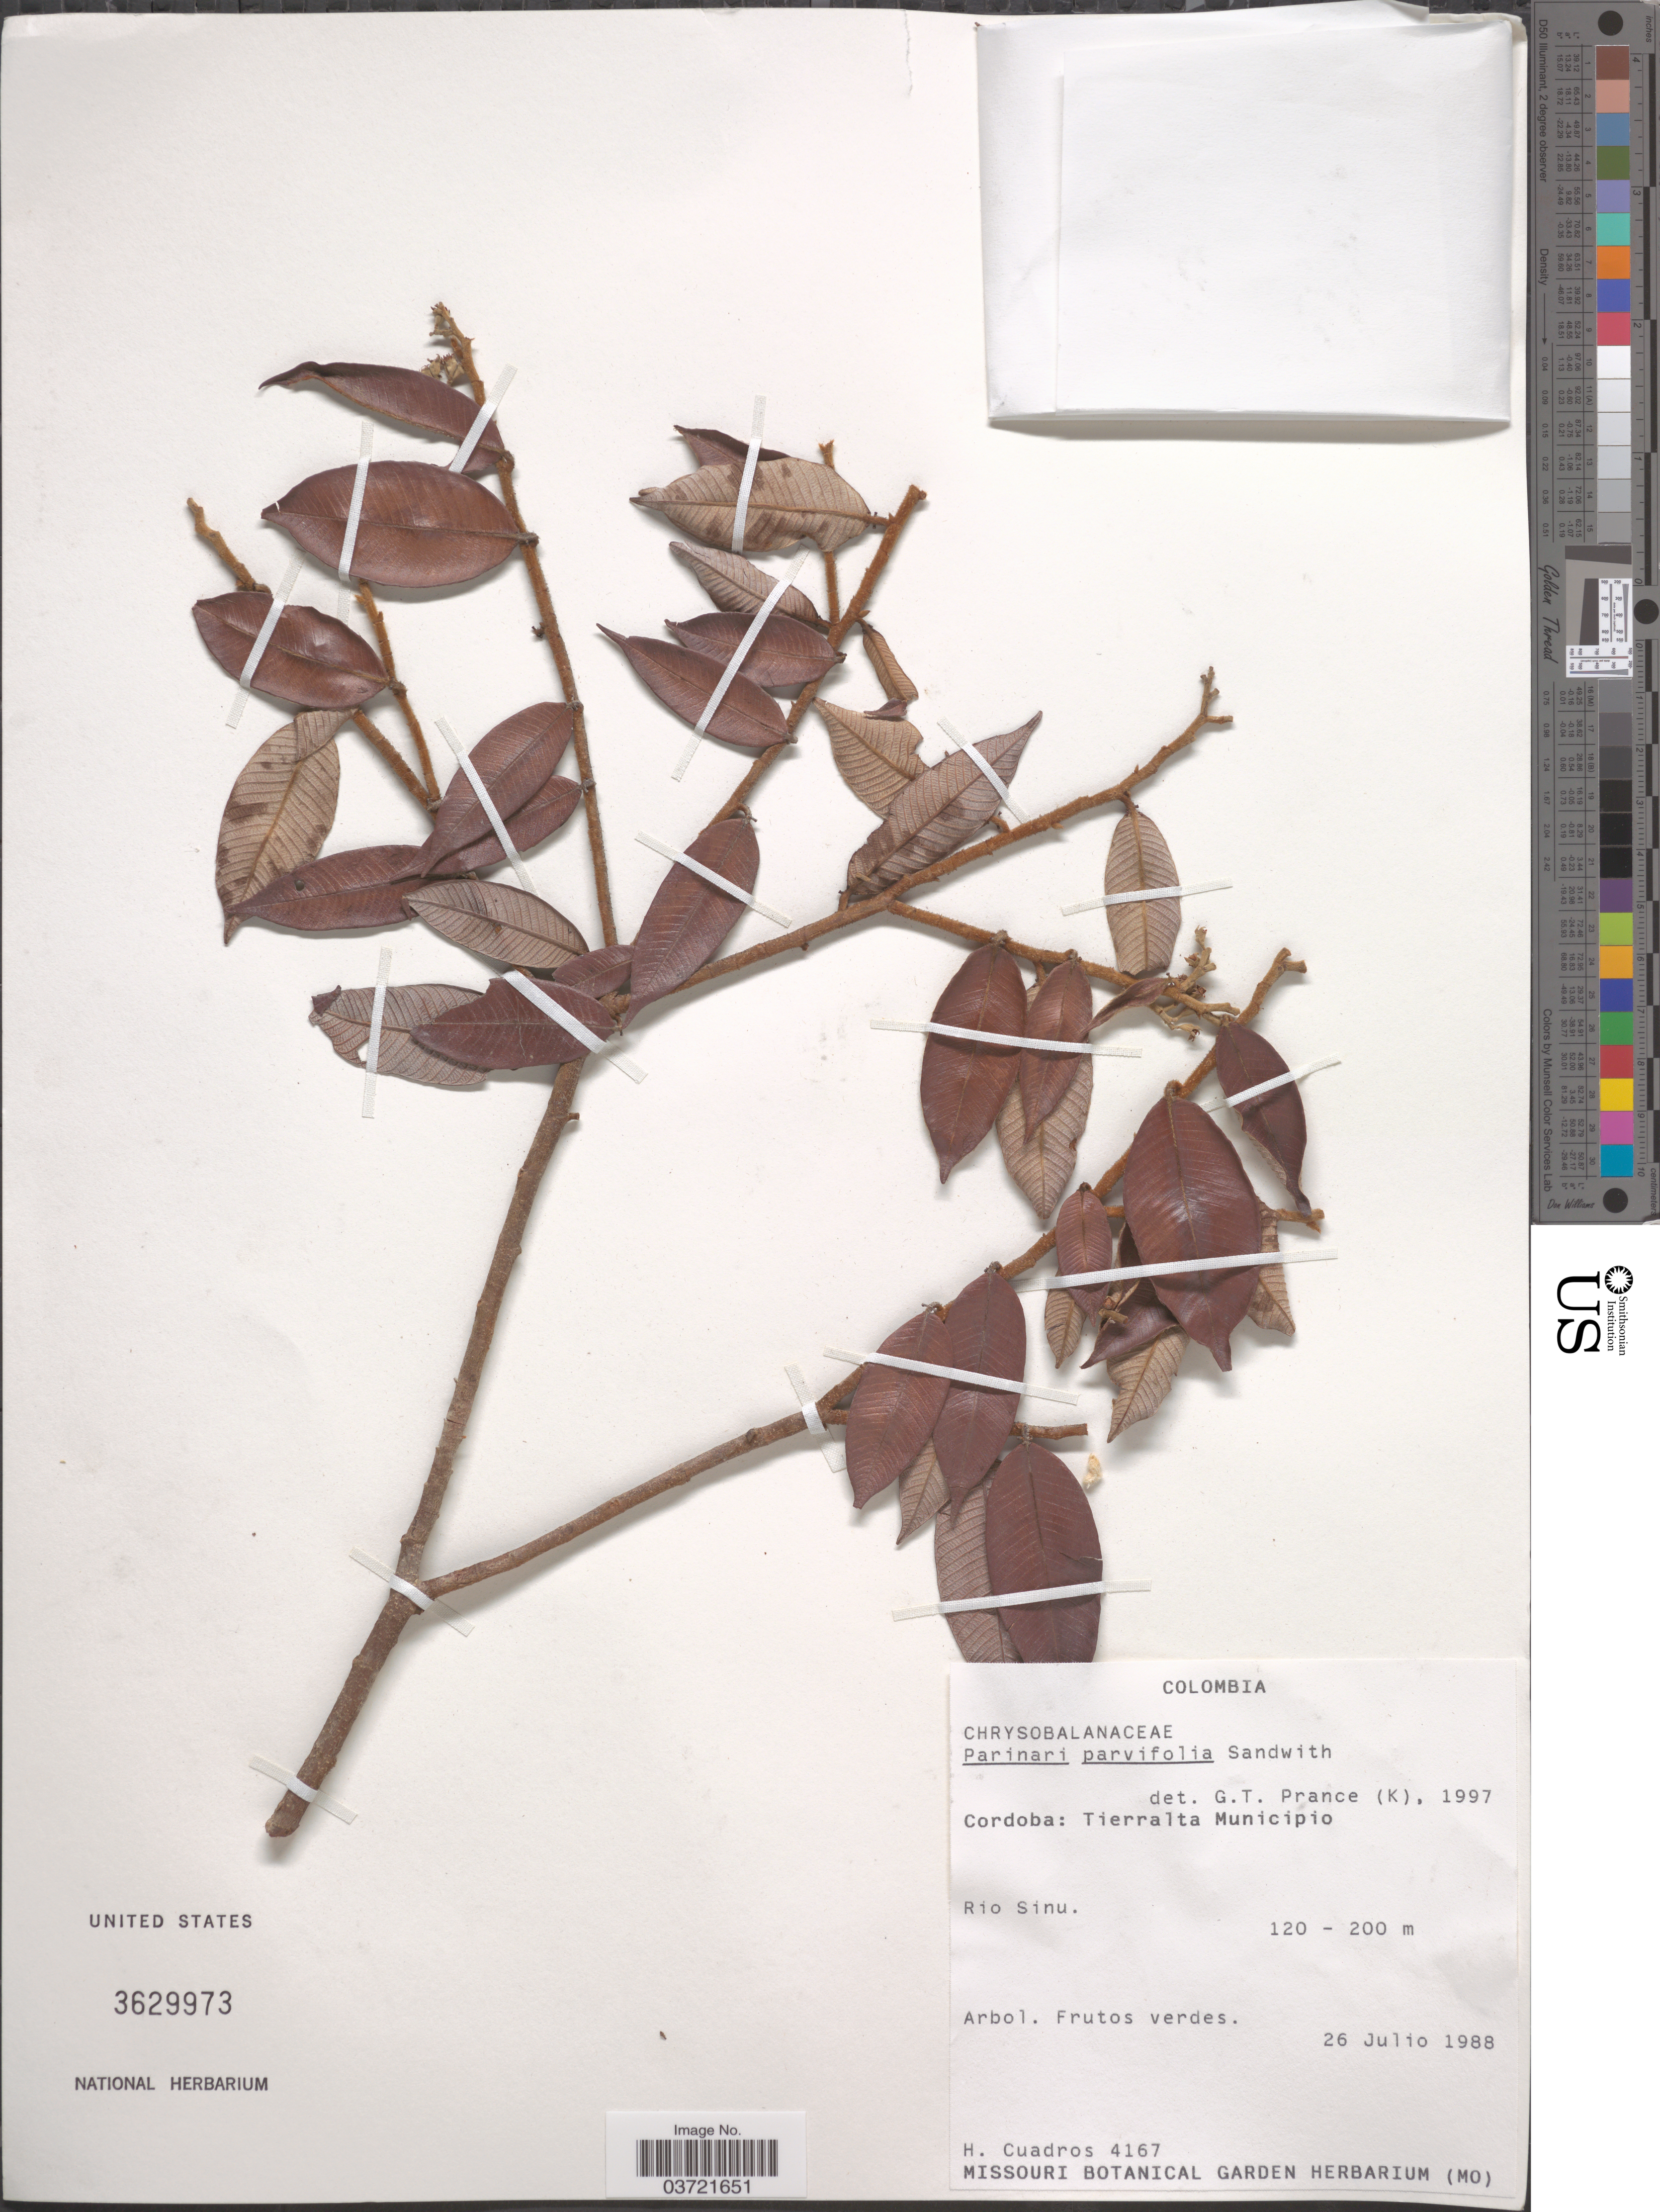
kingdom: Plantae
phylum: Tracheophyta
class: Magnoliopsida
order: Malpighiales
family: Chrysobalanaceae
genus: Parinari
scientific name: Parinari parvifolia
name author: Sandwith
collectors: H. Cuadros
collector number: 4167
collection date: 1988-07-26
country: Colombia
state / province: Córdoba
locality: Tierralta Municipio. Rio Sinu.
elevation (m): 120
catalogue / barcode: US 3629973